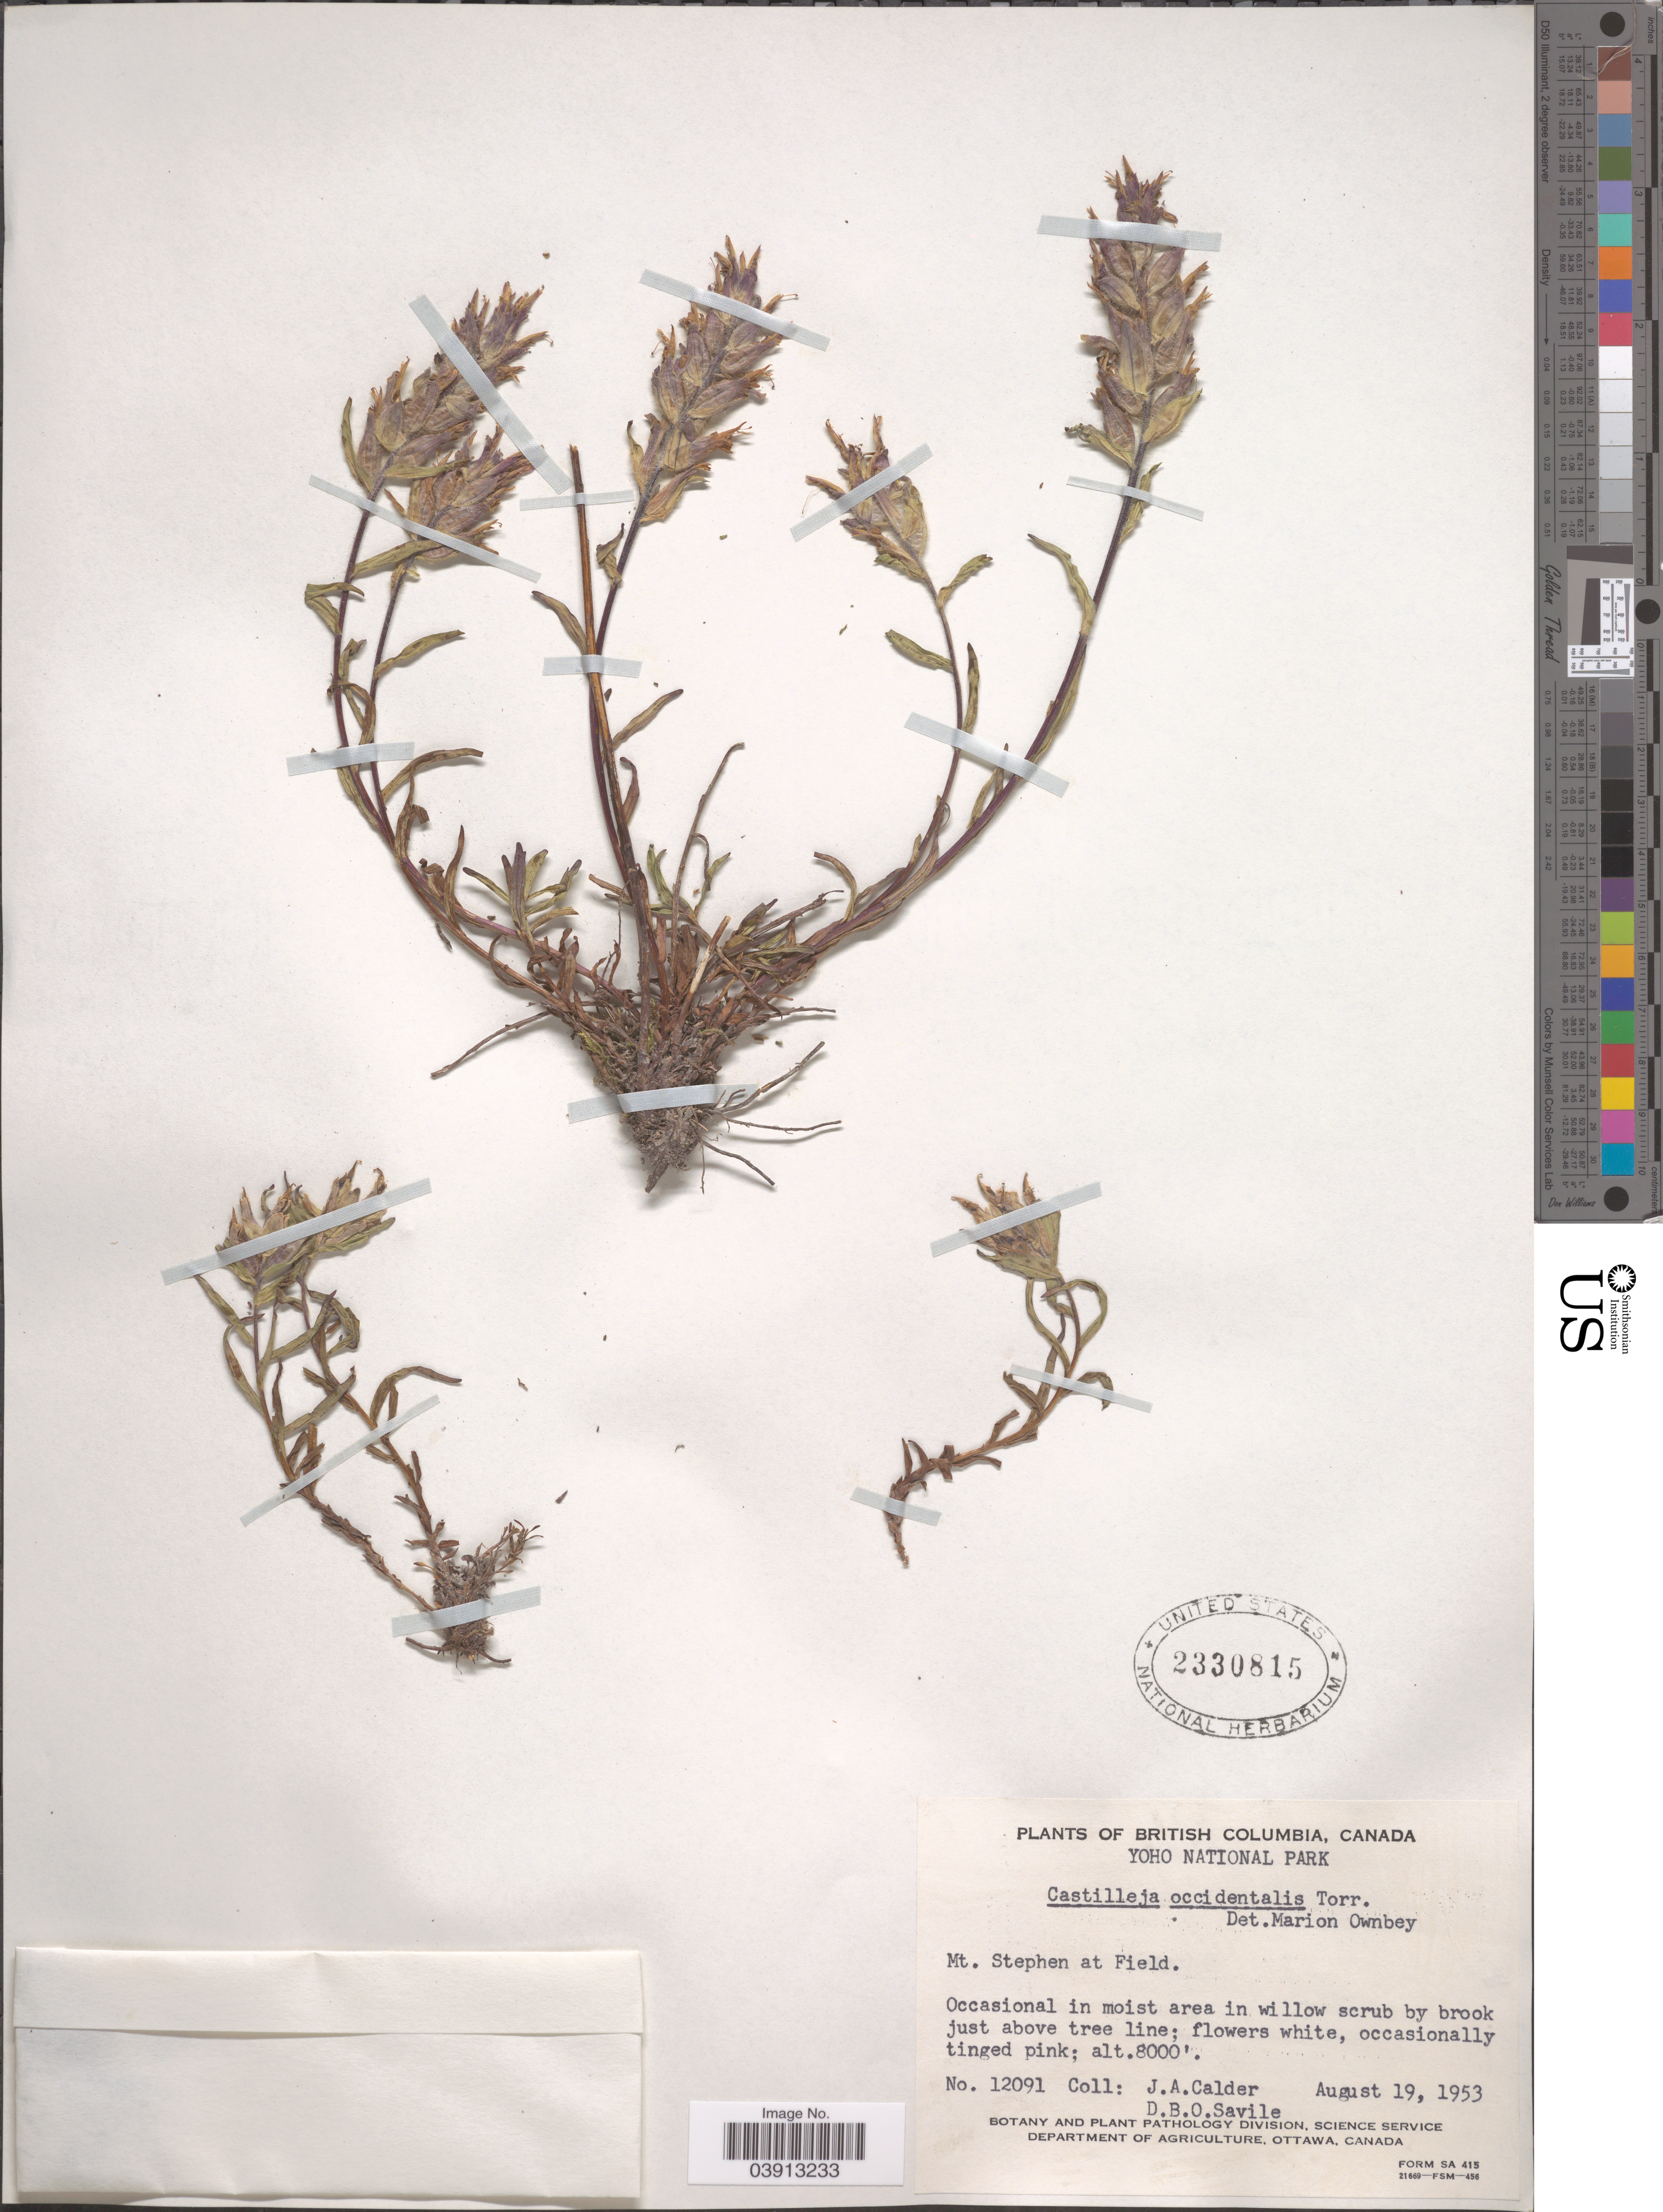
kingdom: Plantae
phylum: Tracheophyta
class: Magnoliopsida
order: Lamiales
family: Orobanchaceae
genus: Castilleja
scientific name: Castilleja occidentalis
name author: Torr.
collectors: J. A. Calder & D. Savile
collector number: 12091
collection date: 1953-08-19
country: Canada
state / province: British Columbia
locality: Yoho National Park. Mt. Stephen at Field.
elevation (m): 2438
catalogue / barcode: US 2330815